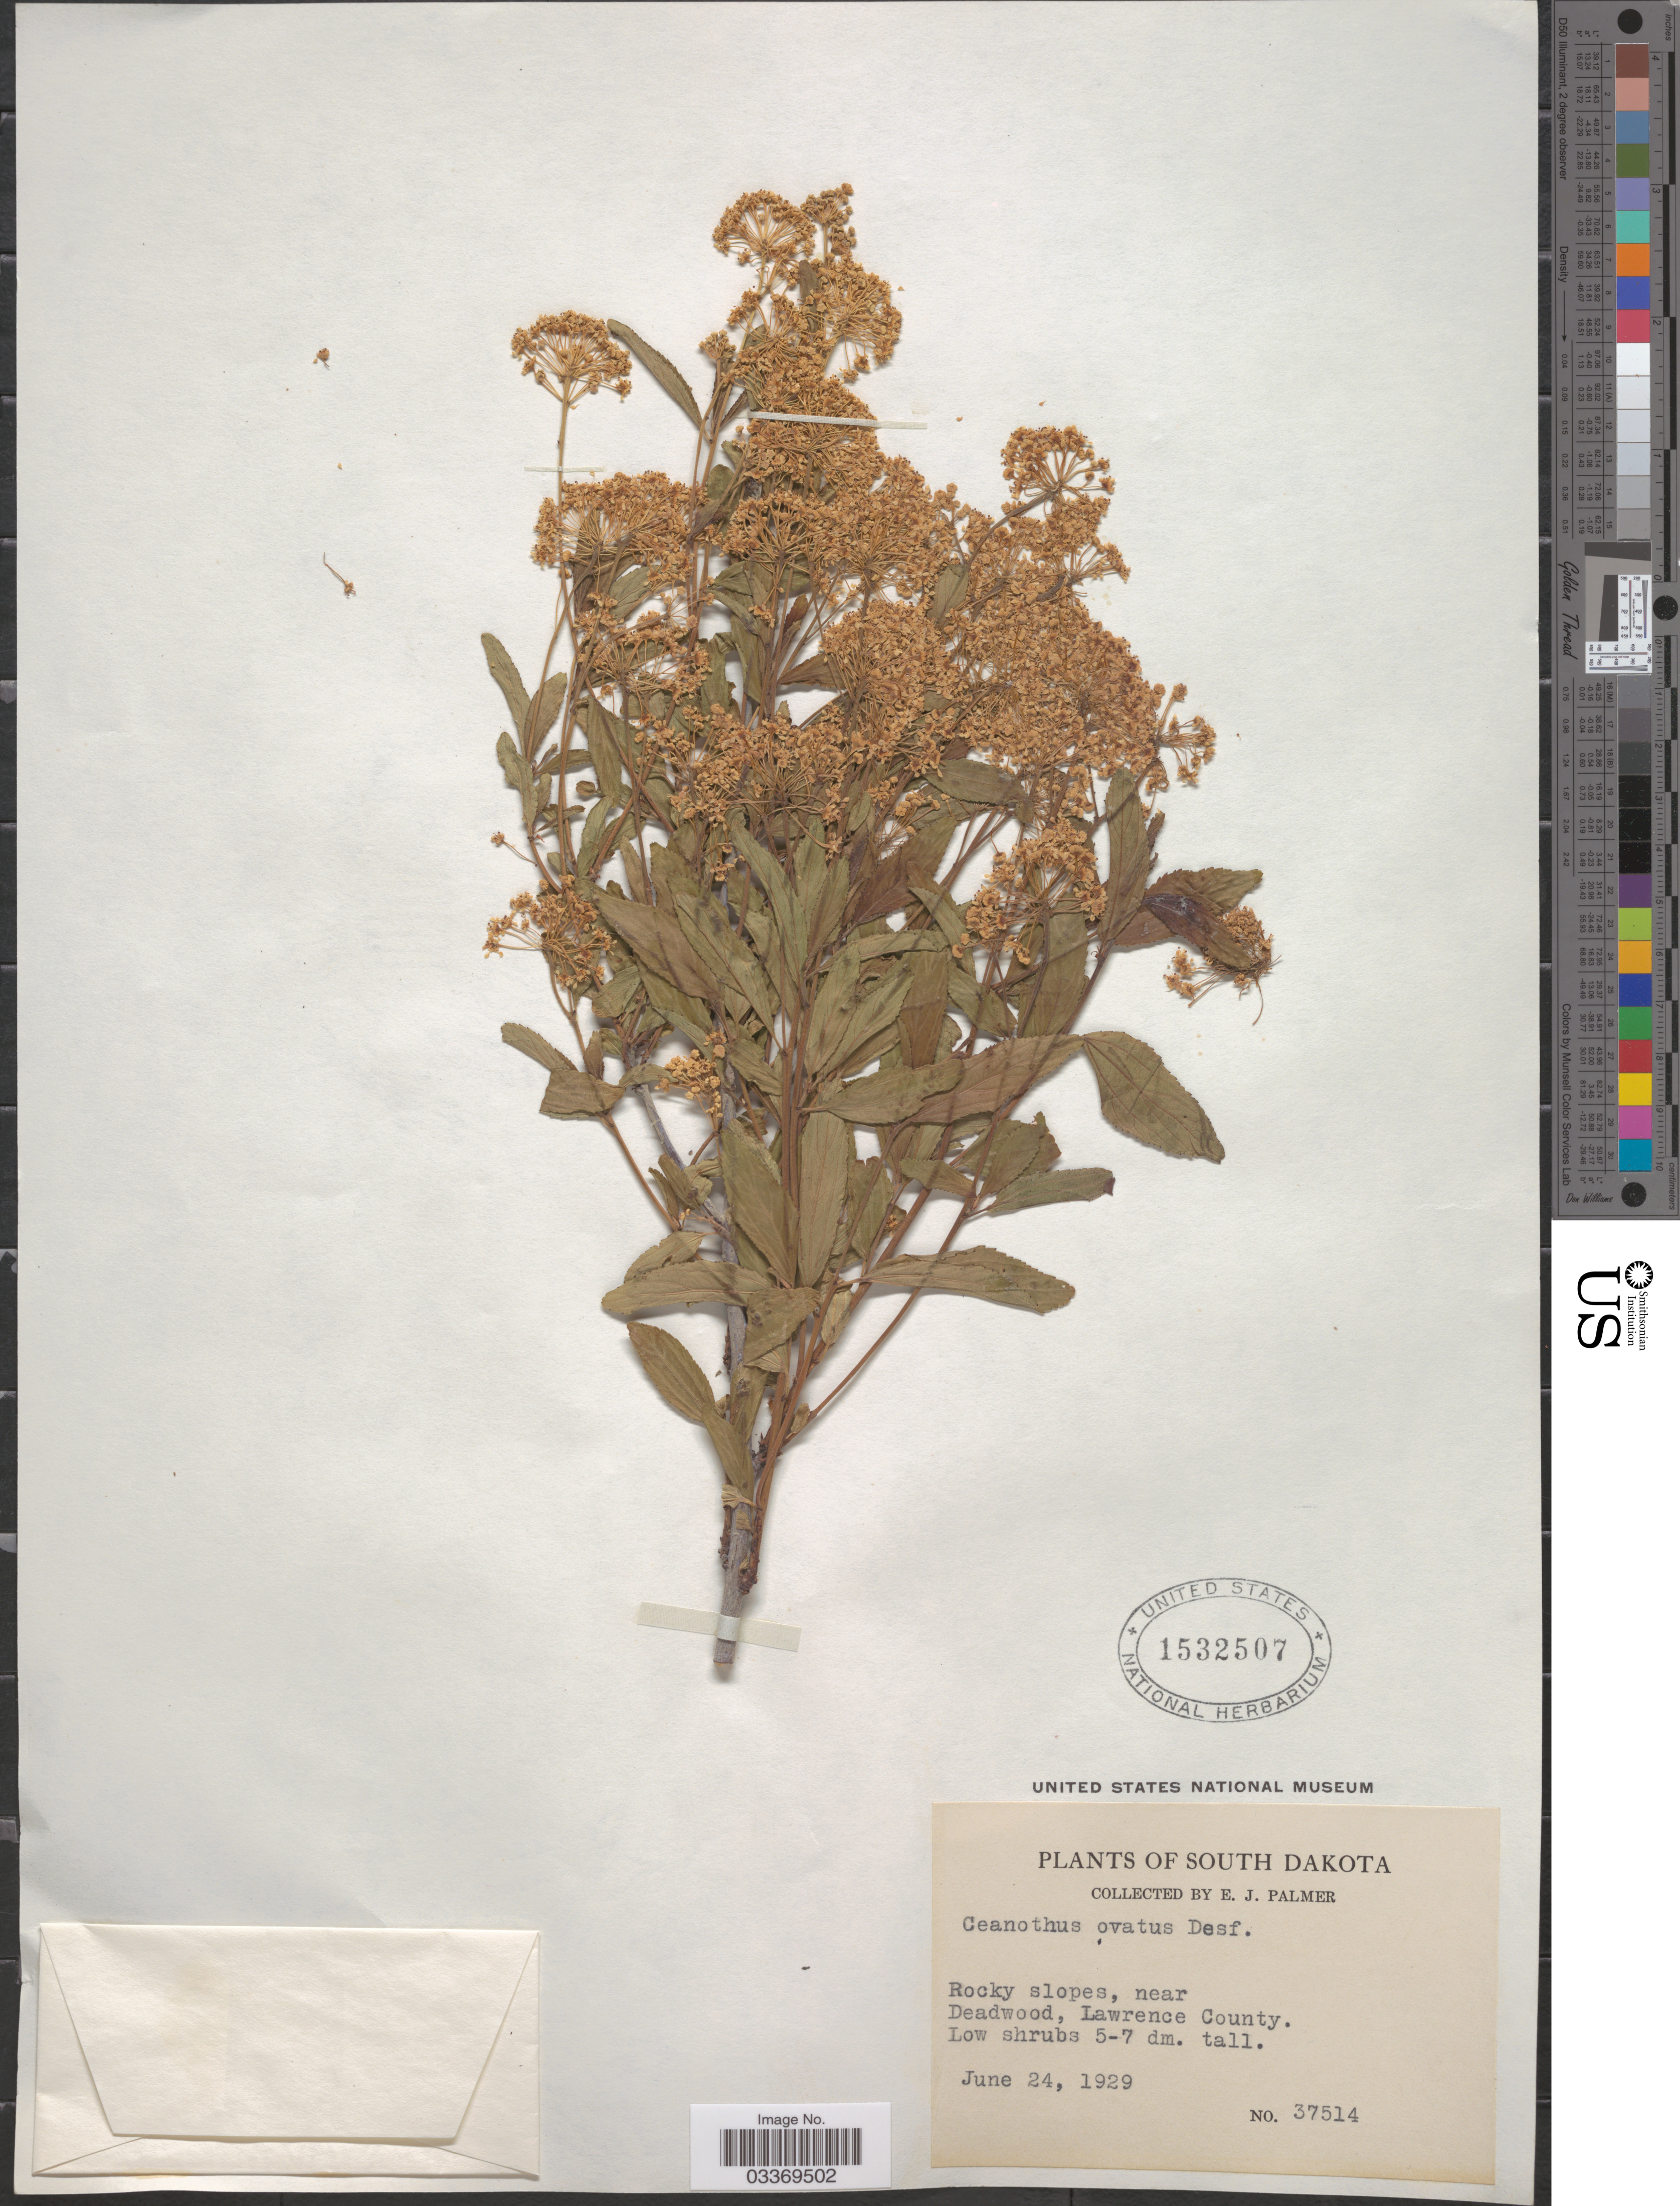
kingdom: Plantae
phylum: Tracheophyta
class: Magnoliopsida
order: Rosales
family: Rhamnaceae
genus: Ceanothus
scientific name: Ceanothus ovatus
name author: Desf.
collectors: E. J. Palmer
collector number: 37514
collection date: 1929-06-24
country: United States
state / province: South Dakota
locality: Near Deadwood, Lawrence County.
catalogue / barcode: US 1532507